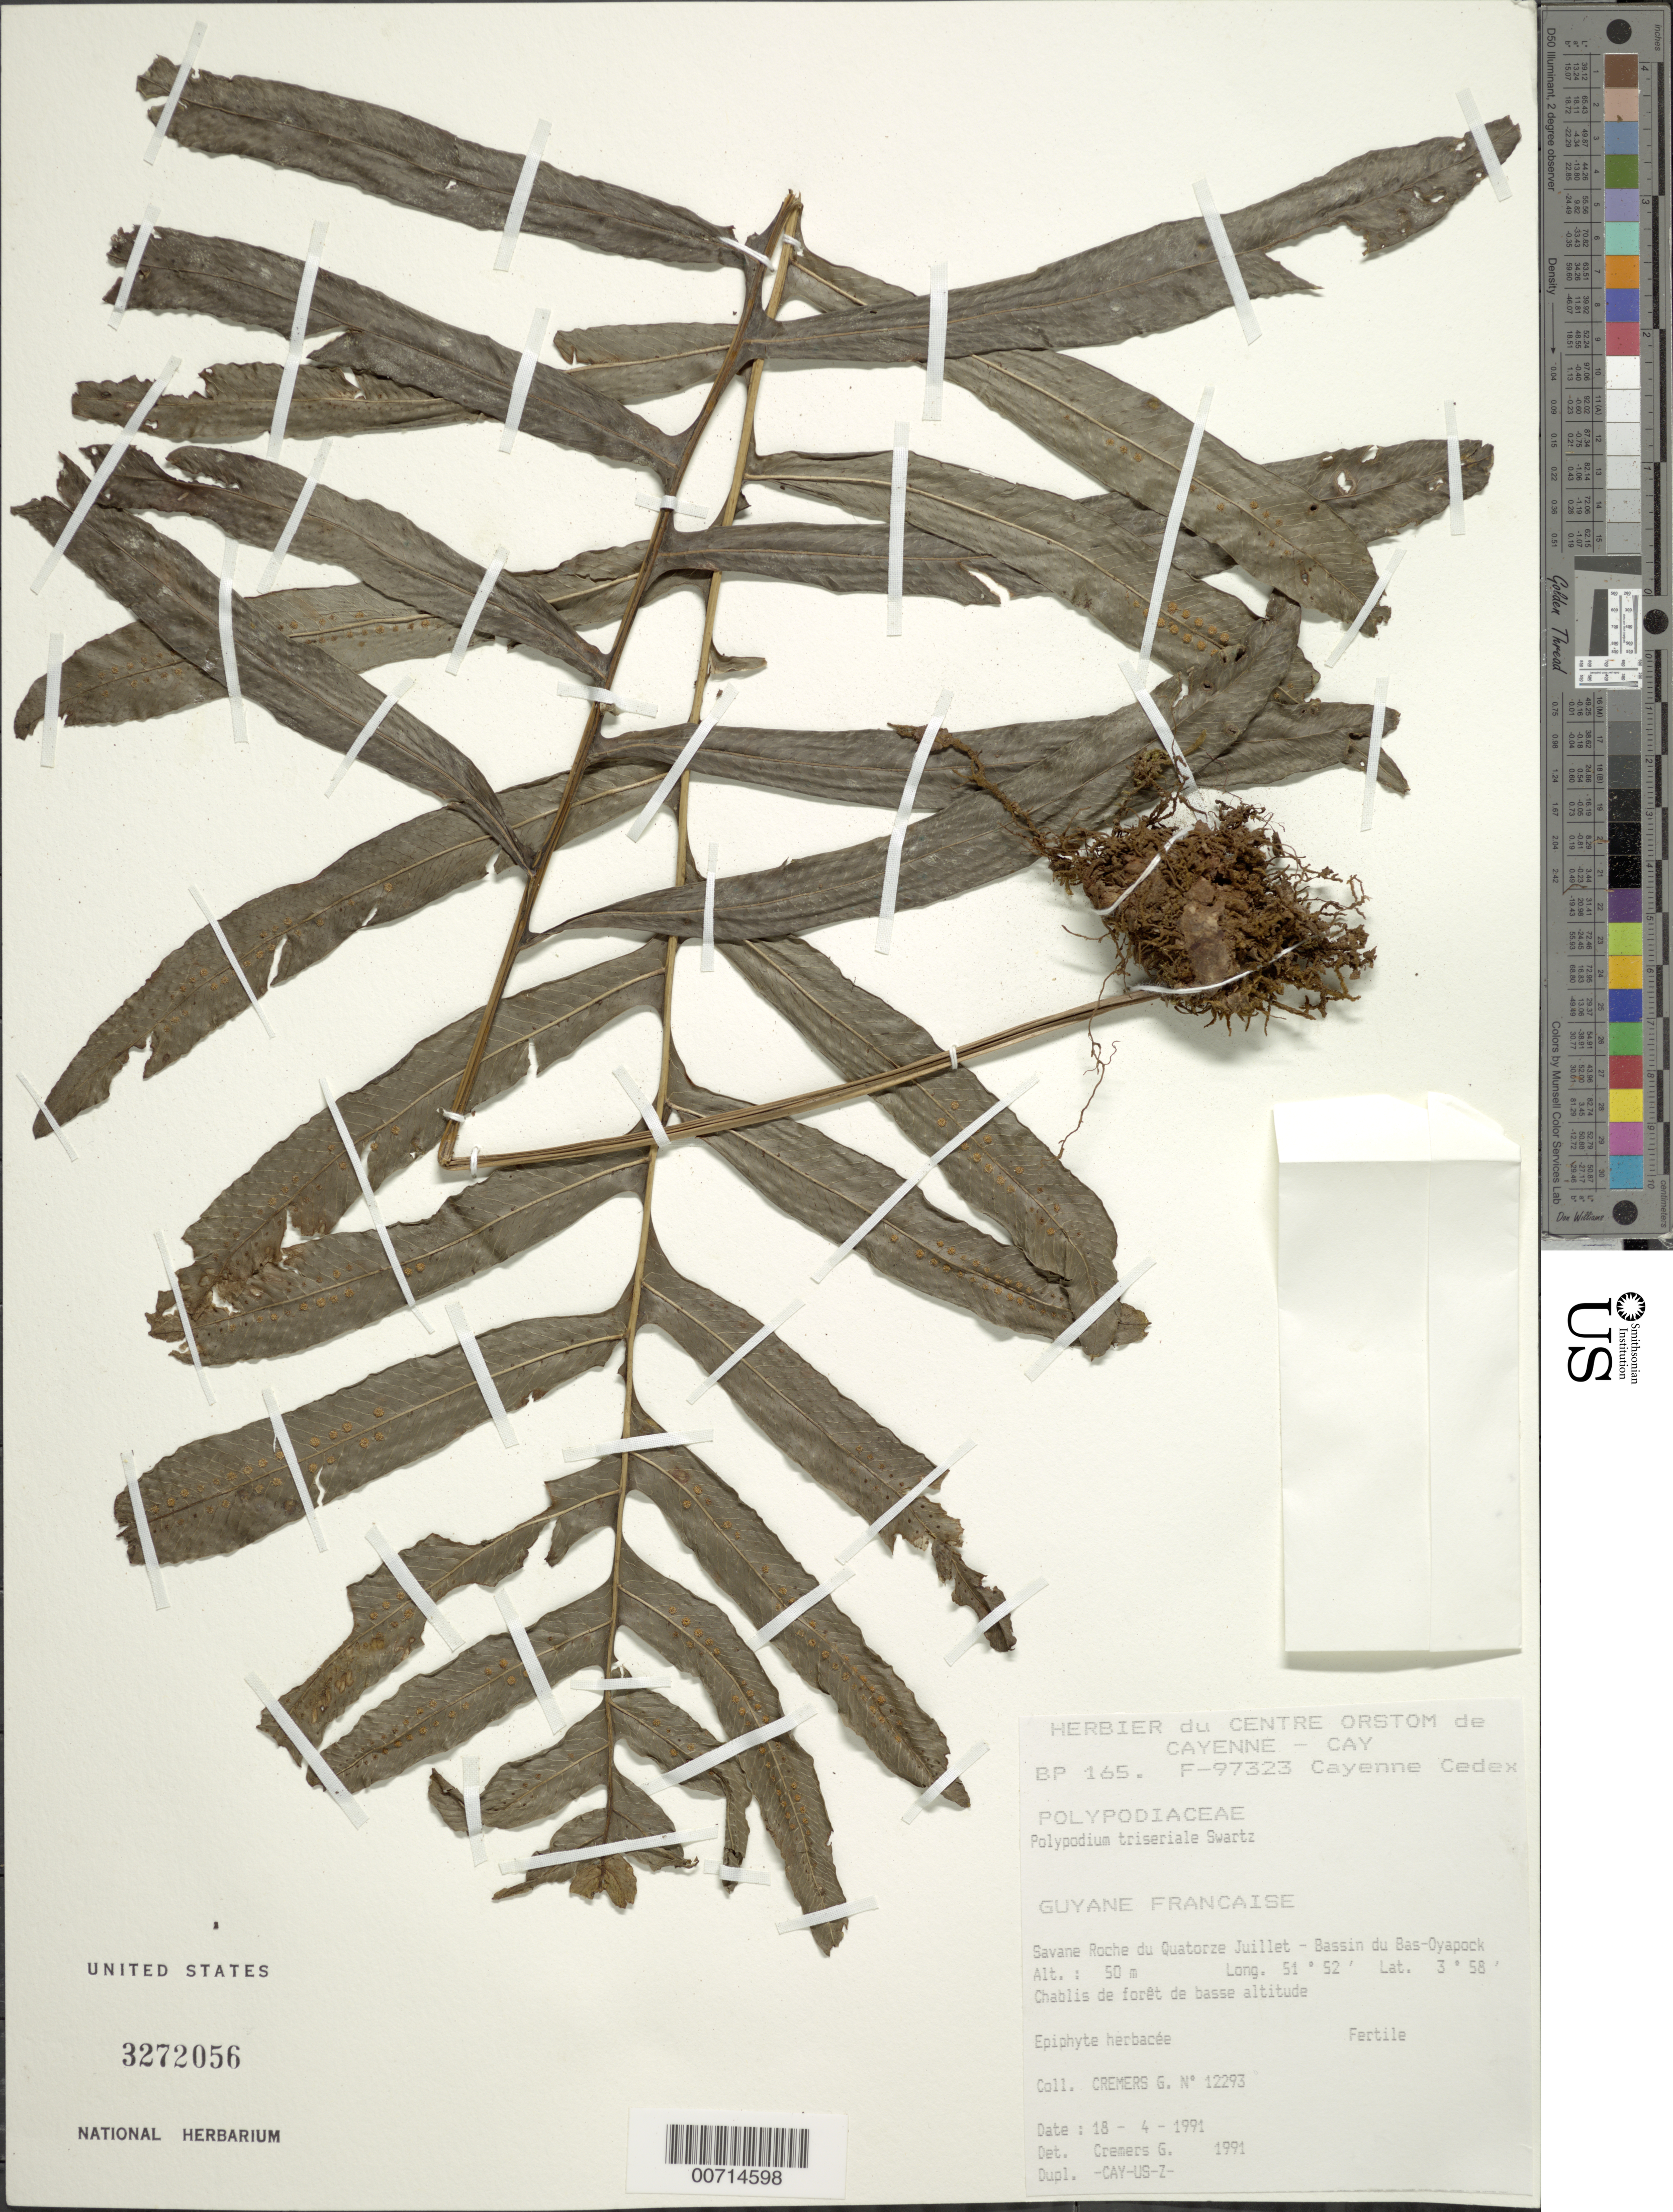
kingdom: Plantae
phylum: Tracheophyta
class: Polypodiopsida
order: Polypodiales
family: Polypodiaceae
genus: Serpocaulon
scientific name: Serpocaulon attenuatum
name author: (Humb. & Bonpl. ex Willd.) A.R. Sm.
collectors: G. Cremers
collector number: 12293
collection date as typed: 18-Apr-91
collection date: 1991-04-18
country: French Guiana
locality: Savane Roche du Quatorze Juillet, Bassin du Bas-Oyapock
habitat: Chablis de forêt de basse altitude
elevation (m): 50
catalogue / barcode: US 3272056